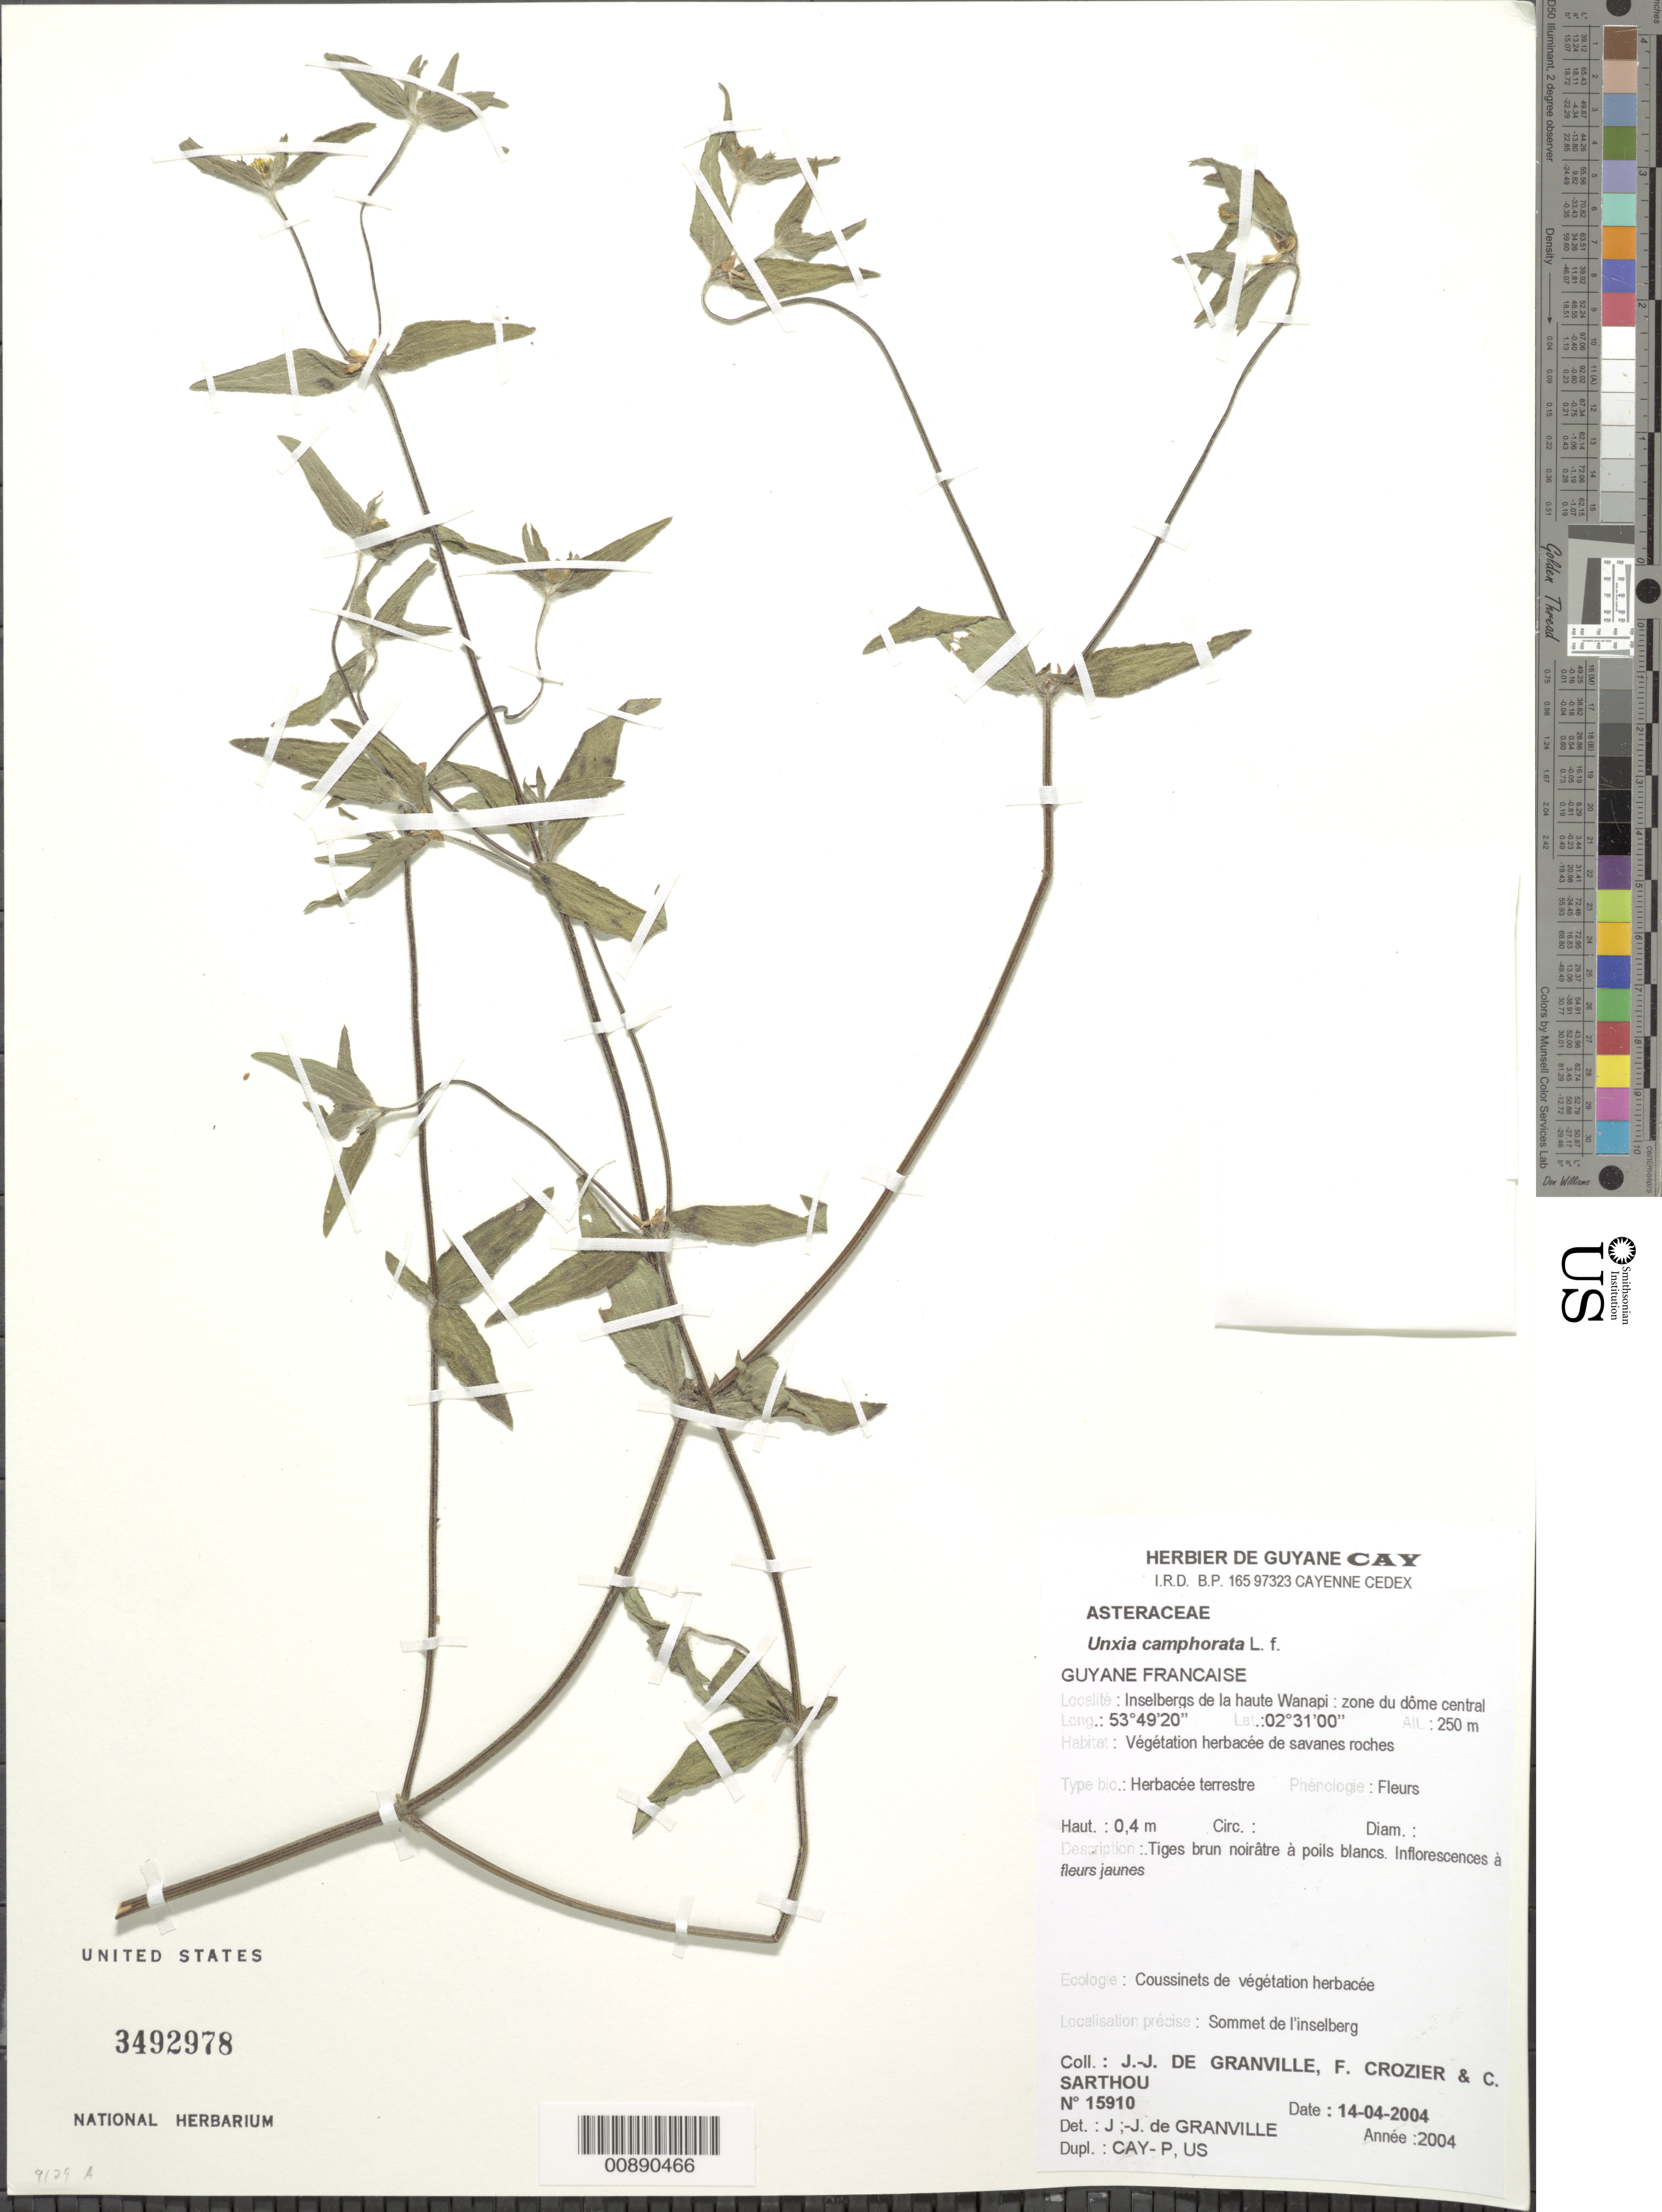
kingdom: Plantae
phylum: Tracheophyta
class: Magnoliopsida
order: Asterales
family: Asteraceae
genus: Unxia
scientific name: Unxia camphorata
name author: L. f.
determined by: Granville, J. J. de, (CAY), Institut de Recherche pour le Developpement (IRD) (FRENCH GUIANA)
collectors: J.-J. de Granville, F. Crozier & C. Sarthou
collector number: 15910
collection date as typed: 14-Apr-04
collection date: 2004-04-14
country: French Guiana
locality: Inselbergs de la haute Wanapi, sommet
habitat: Végétation herbacée des savanes roches; coussinets de végétation herbacée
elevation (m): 250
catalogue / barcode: US 3492978